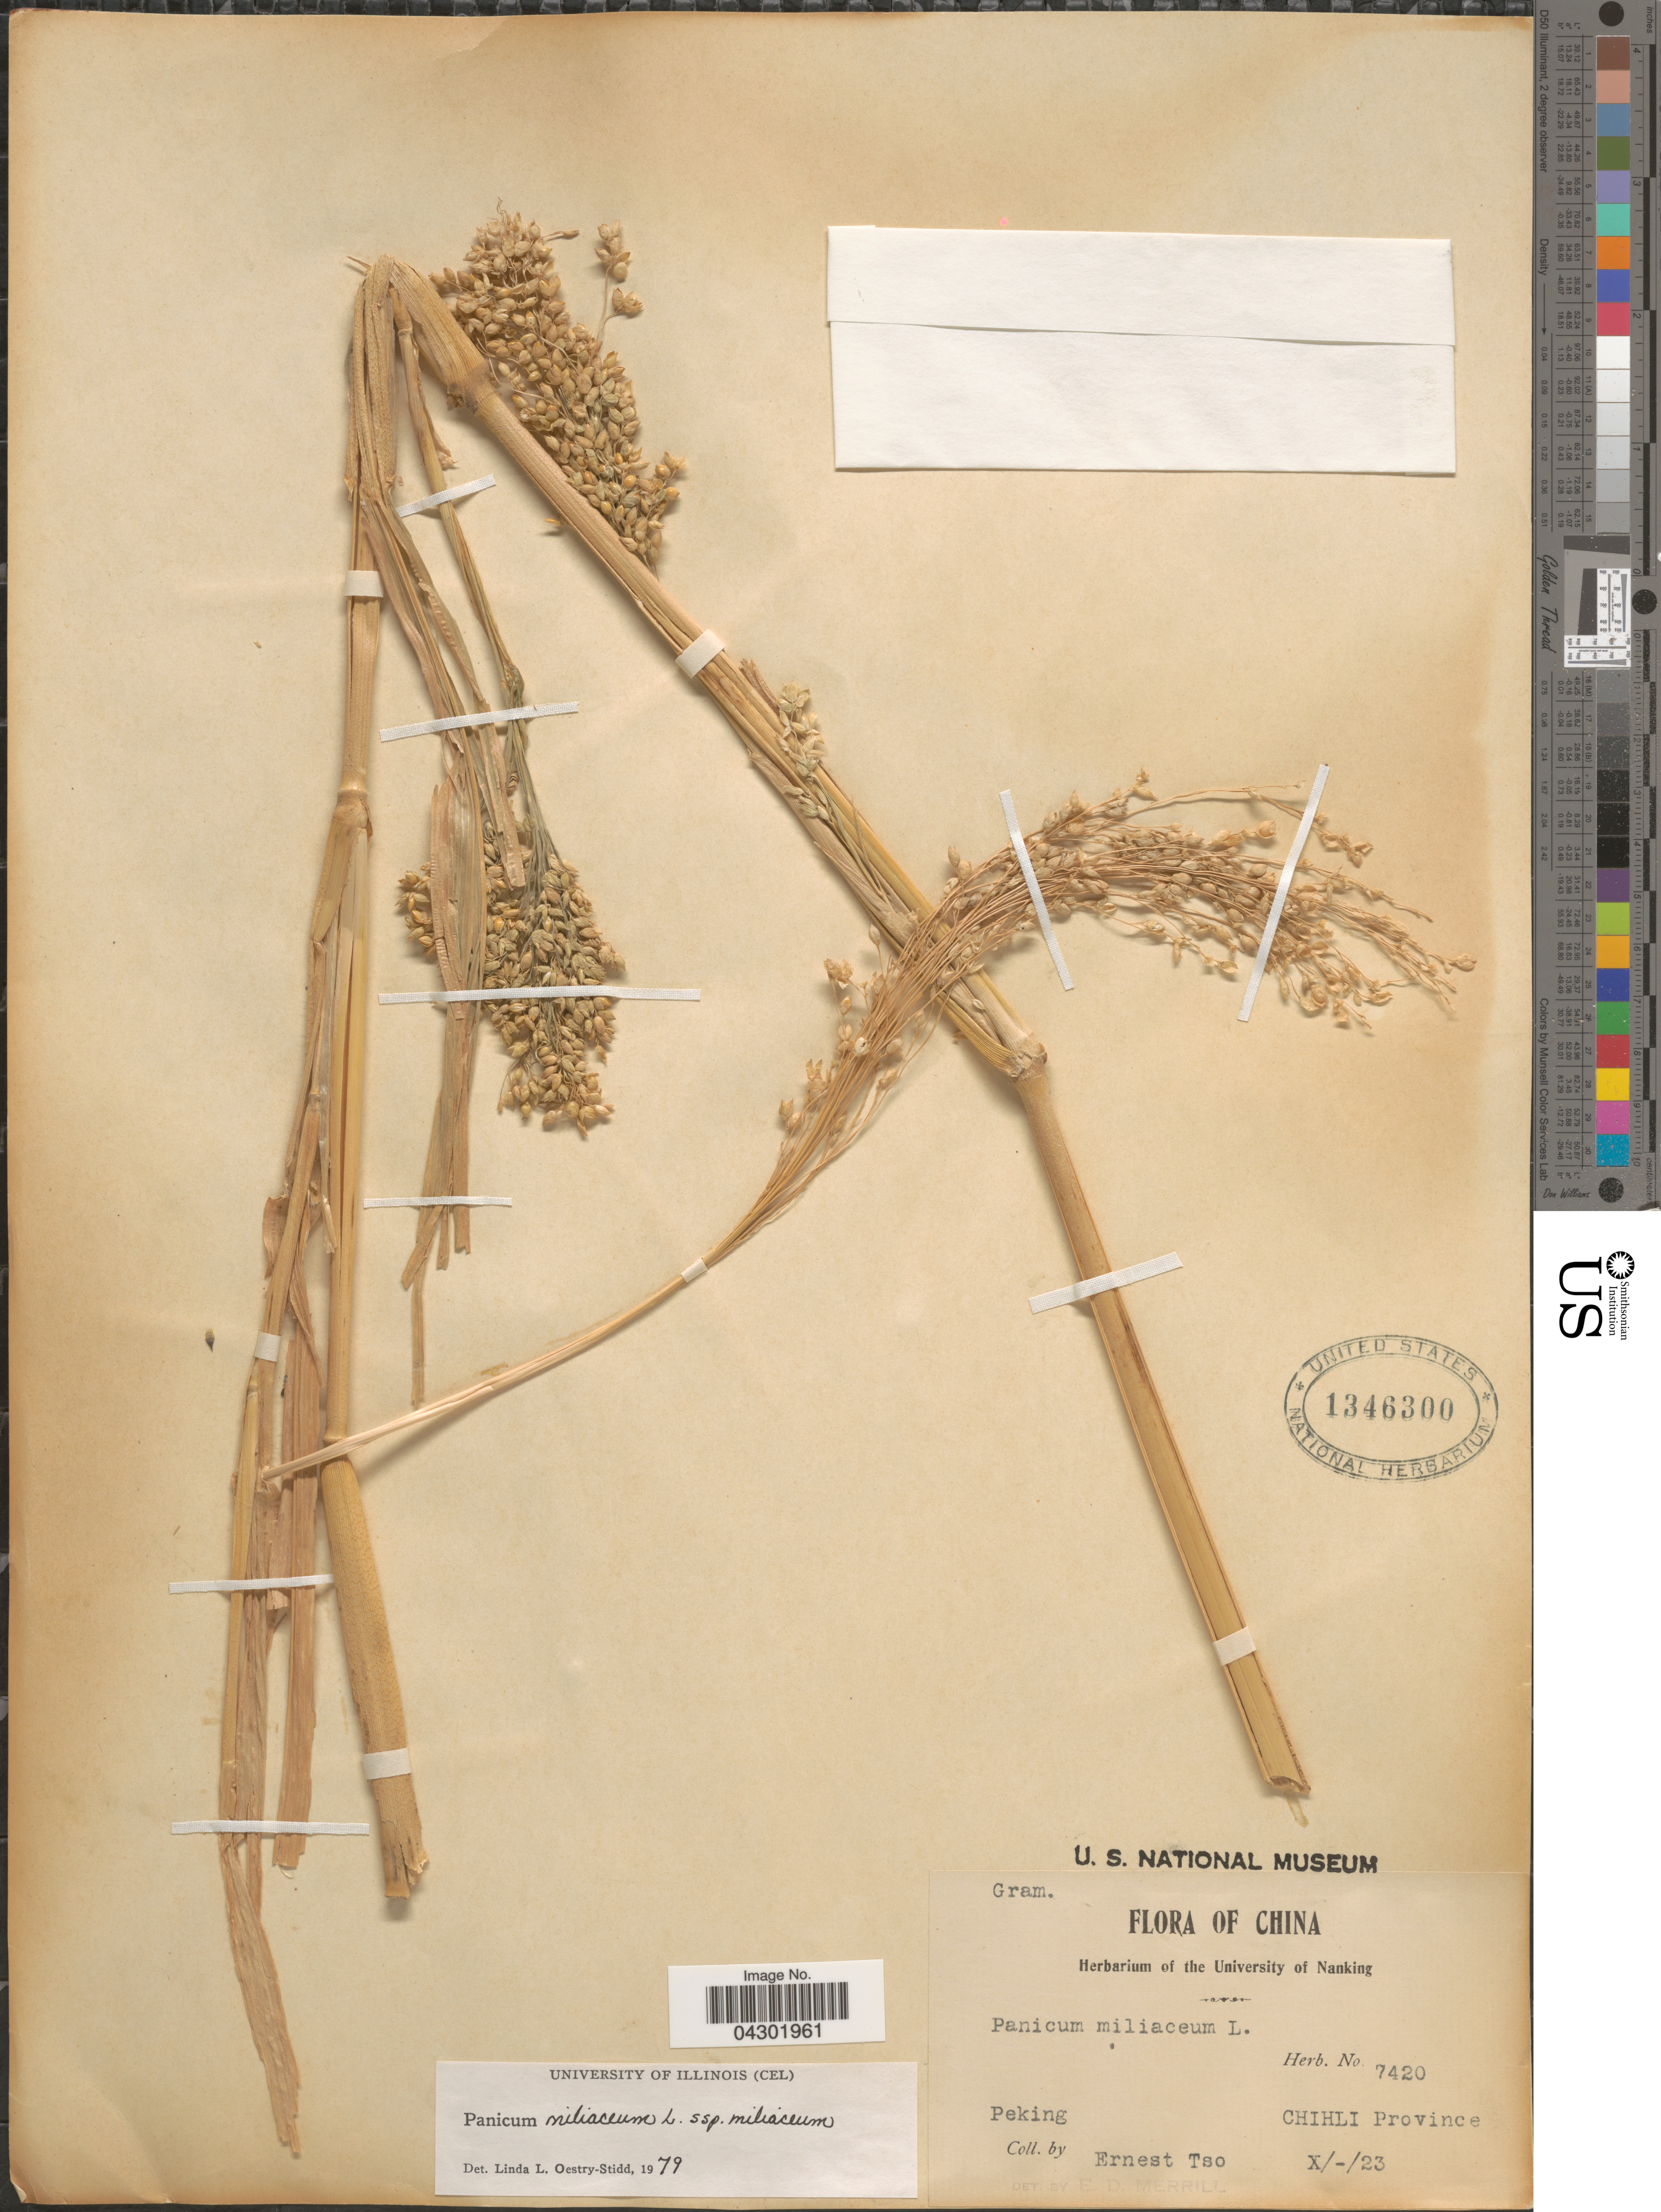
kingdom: Plantae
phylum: Tracheophyta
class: Liliopsida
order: Poales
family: Poaceae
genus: Panicum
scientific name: Panicum miliaceum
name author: L.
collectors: E. Tso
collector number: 7420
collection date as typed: Transcribed d/m/y: /10/23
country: China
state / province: Beijing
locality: Peking. Chihli Province.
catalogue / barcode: US 1346300